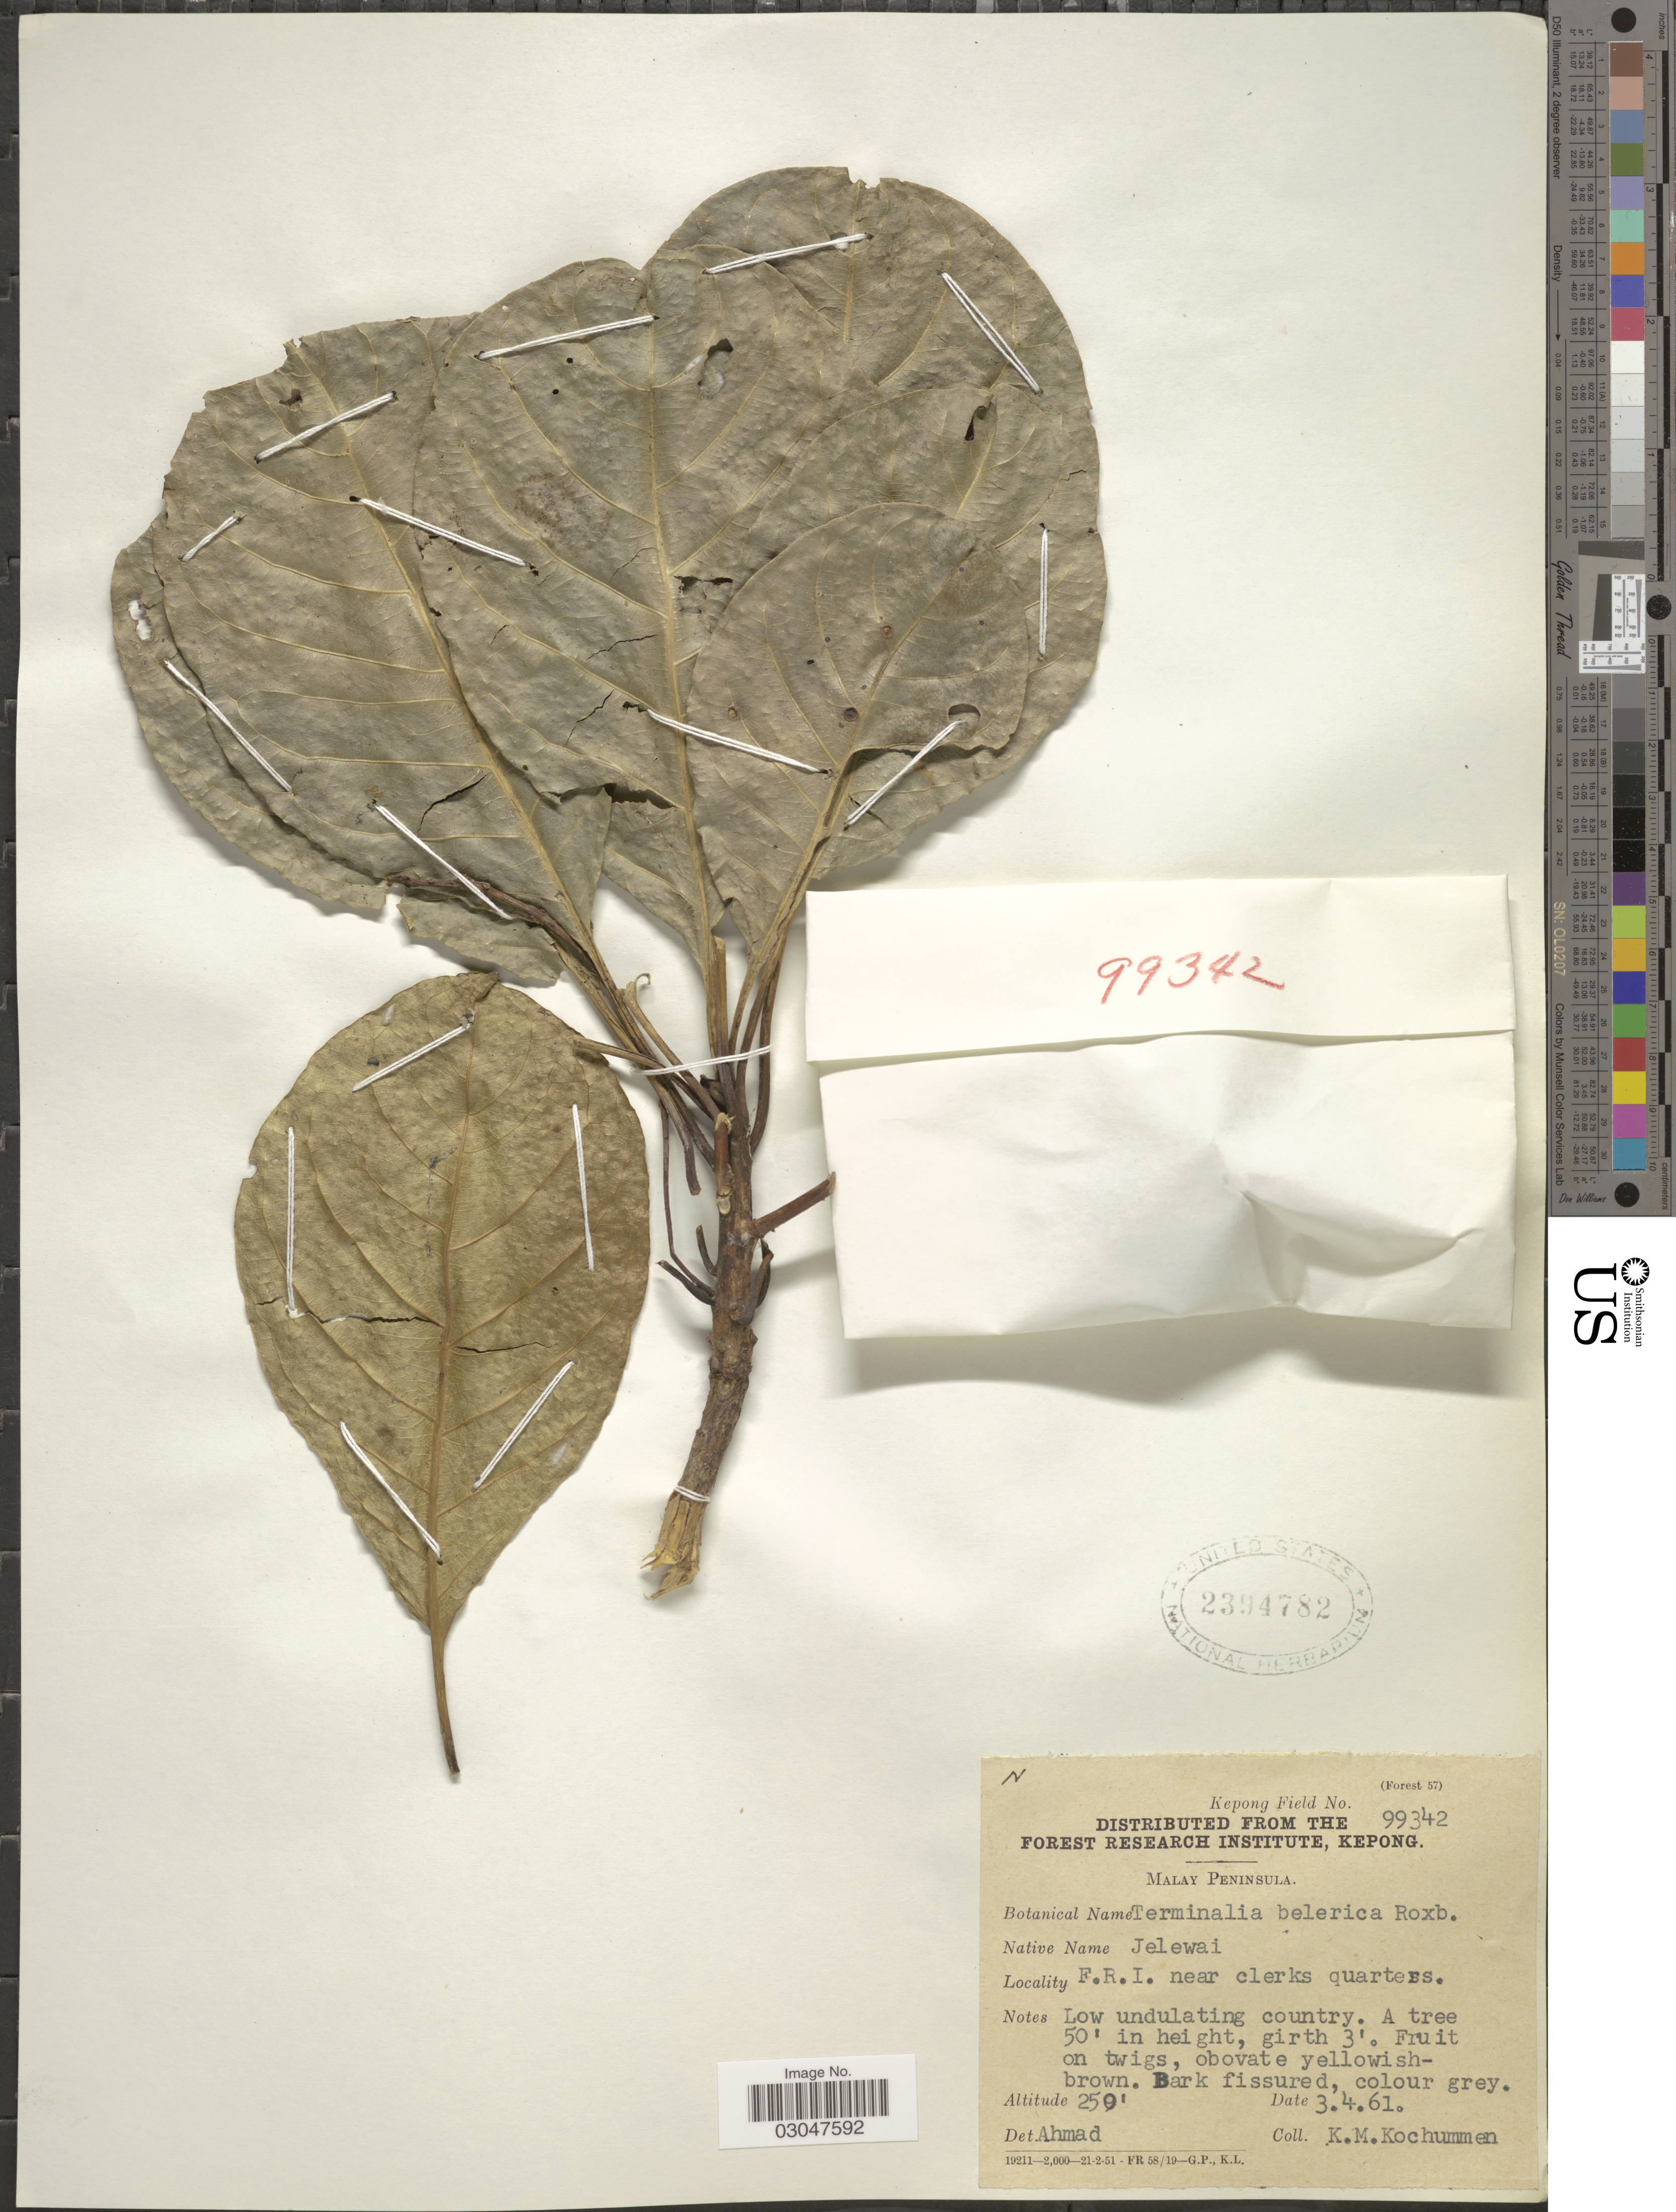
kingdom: Plantae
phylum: Tracheophyta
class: Magnoliopsida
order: Myrtales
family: Combretaceae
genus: Terminalia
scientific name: Terminalia bellirica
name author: (Gaertn.) Roxb.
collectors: K. Kochummen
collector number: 99342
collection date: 1961-04-03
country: Malaysia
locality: Malay Peninsula. F.R.I. near clerks quarters.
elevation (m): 76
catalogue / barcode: US 2394782